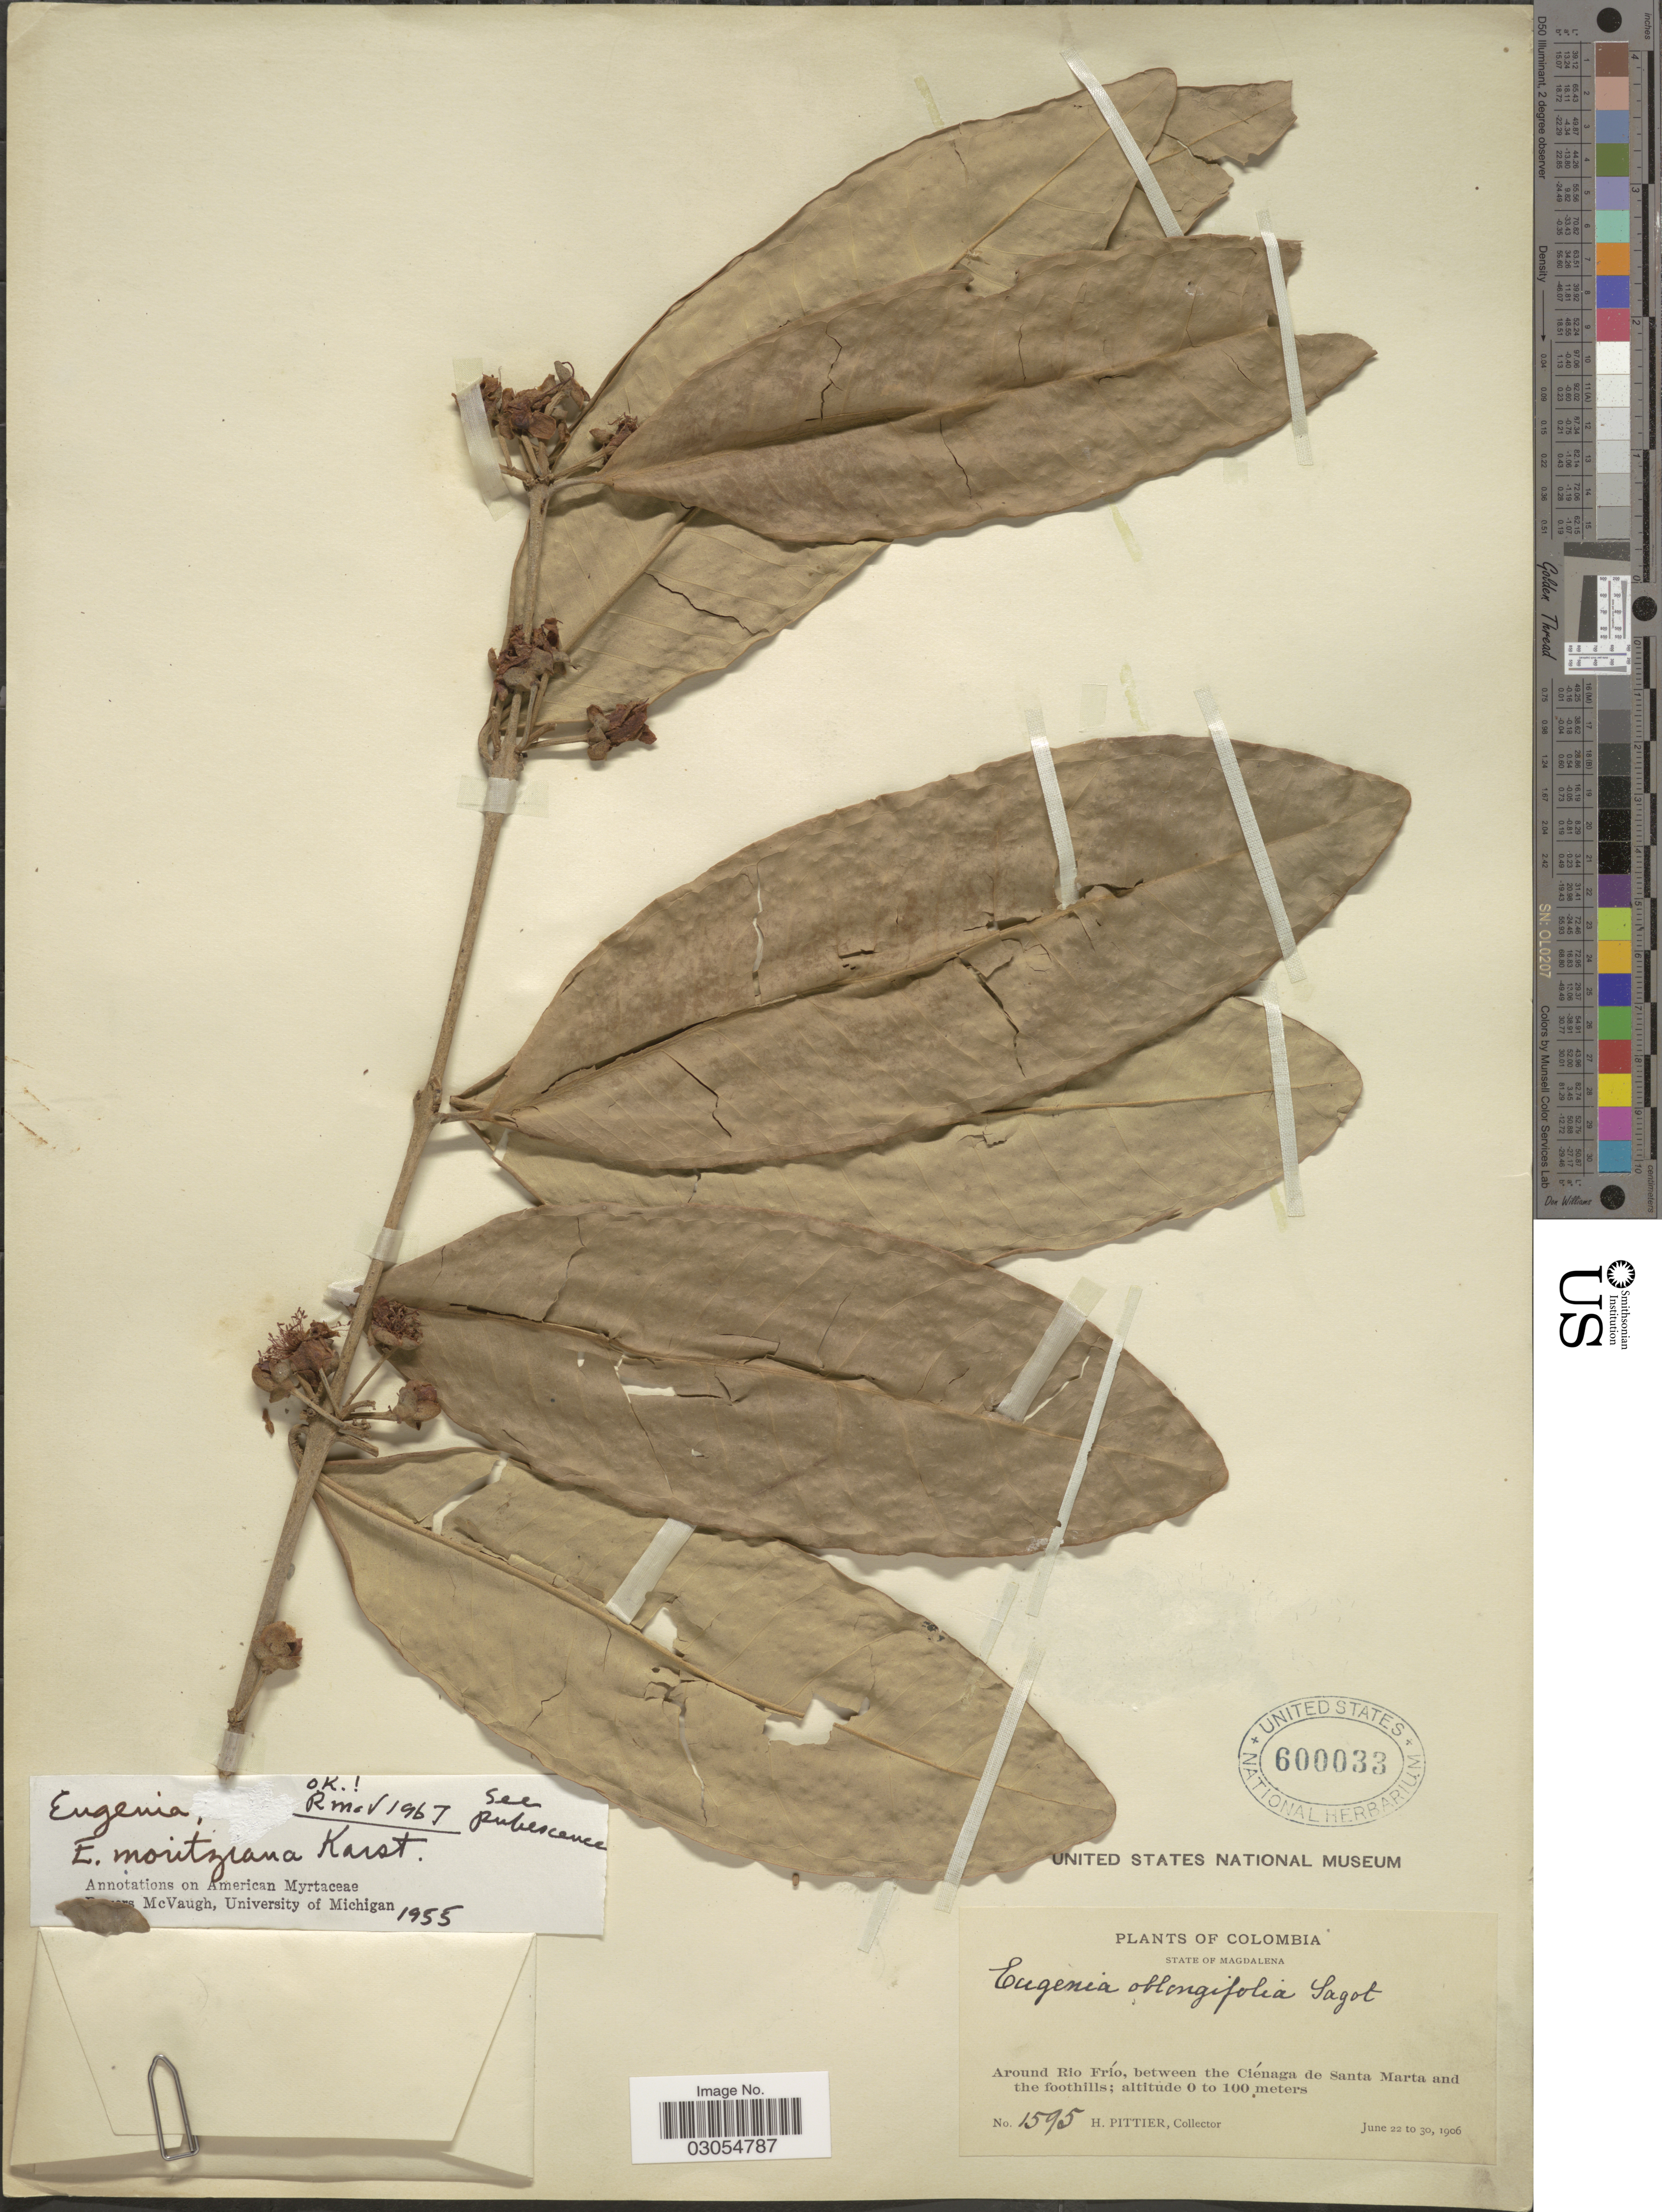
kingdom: Plantae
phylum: Tracheophyta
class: Magnoliopsida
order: Myrtales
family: Myrtaceae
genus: Eugenia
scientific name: Eugenia moritziana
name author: H. Karst.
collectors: H. F. Pittier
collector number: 1595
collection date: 1906-06-22/1906-06-30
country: Colombia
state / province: Magdalena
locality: Around Rio Frío, between the Ciénaga de Santa Marta and the foothills.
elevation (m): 0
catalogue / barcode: US 600033